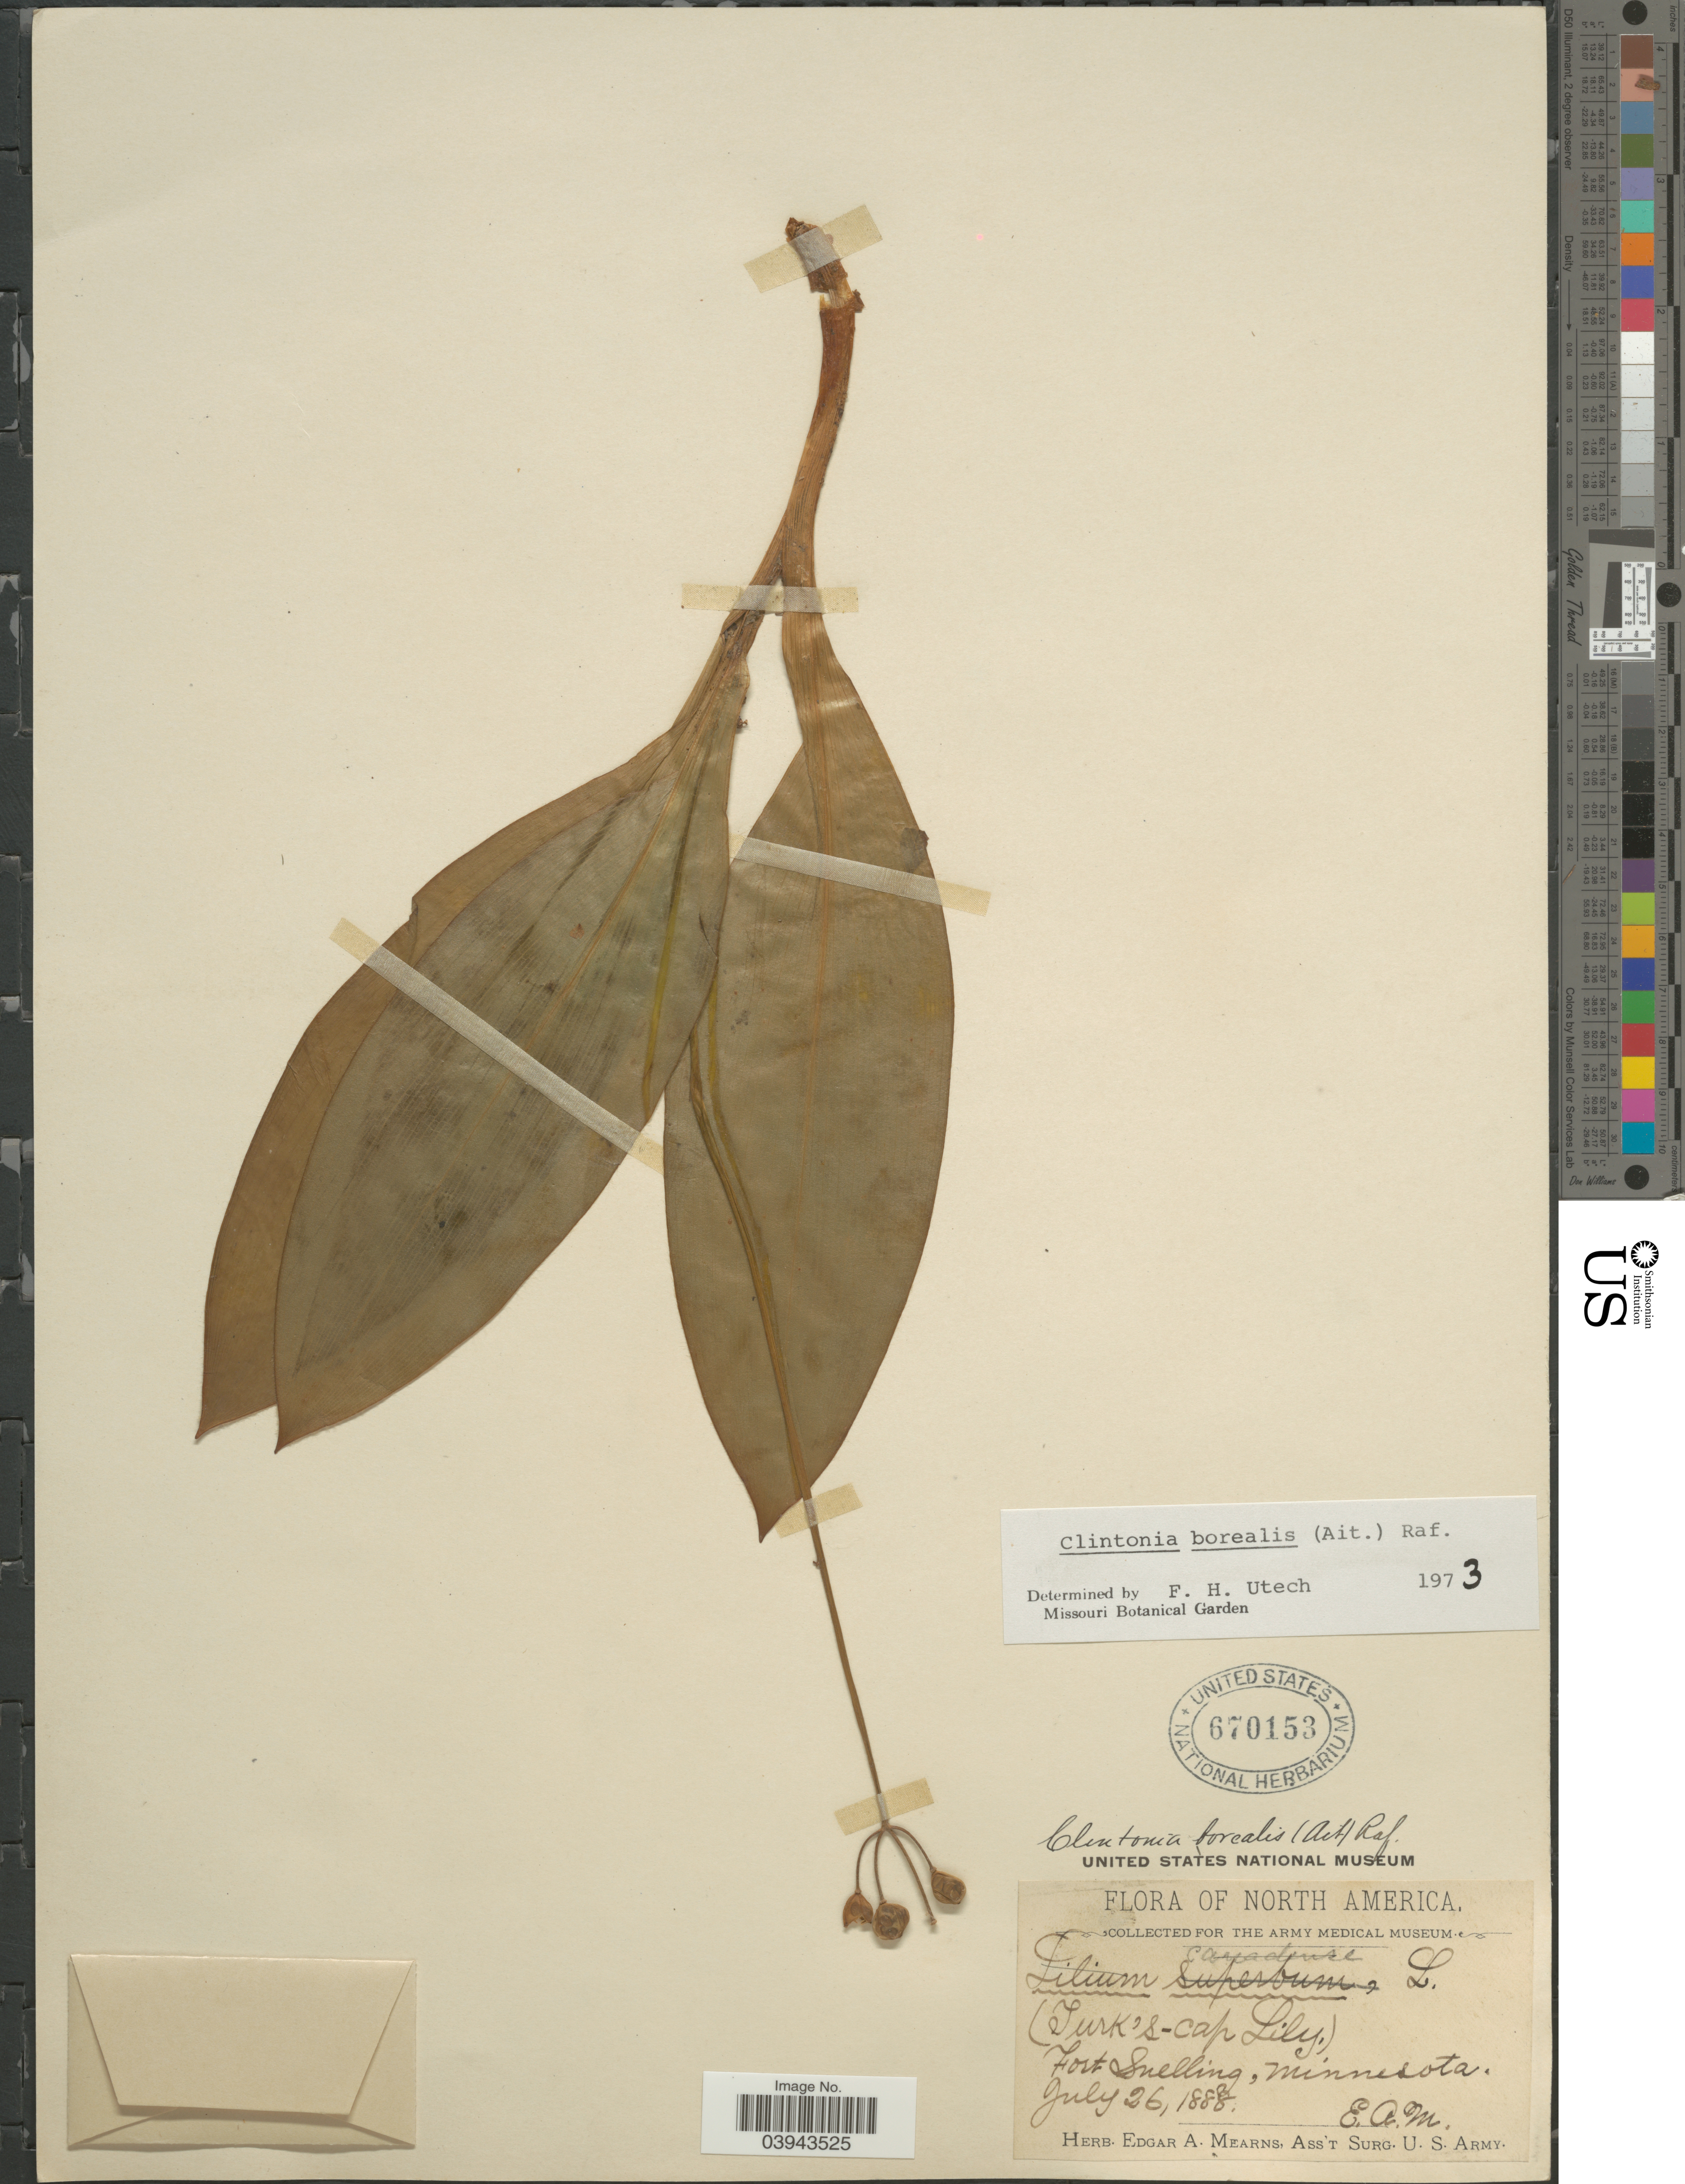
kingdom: Plantae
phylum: Tracheophyta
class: Liliopsida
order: Liliales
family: Liliaceae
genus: Clintonia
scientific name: Clintonia borealis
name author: (Aiton) Raf.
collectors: E. A. Mearns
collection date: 1888-07-26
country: United States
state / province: Minnesota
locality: Fort Snelling.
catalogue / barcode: US 670153